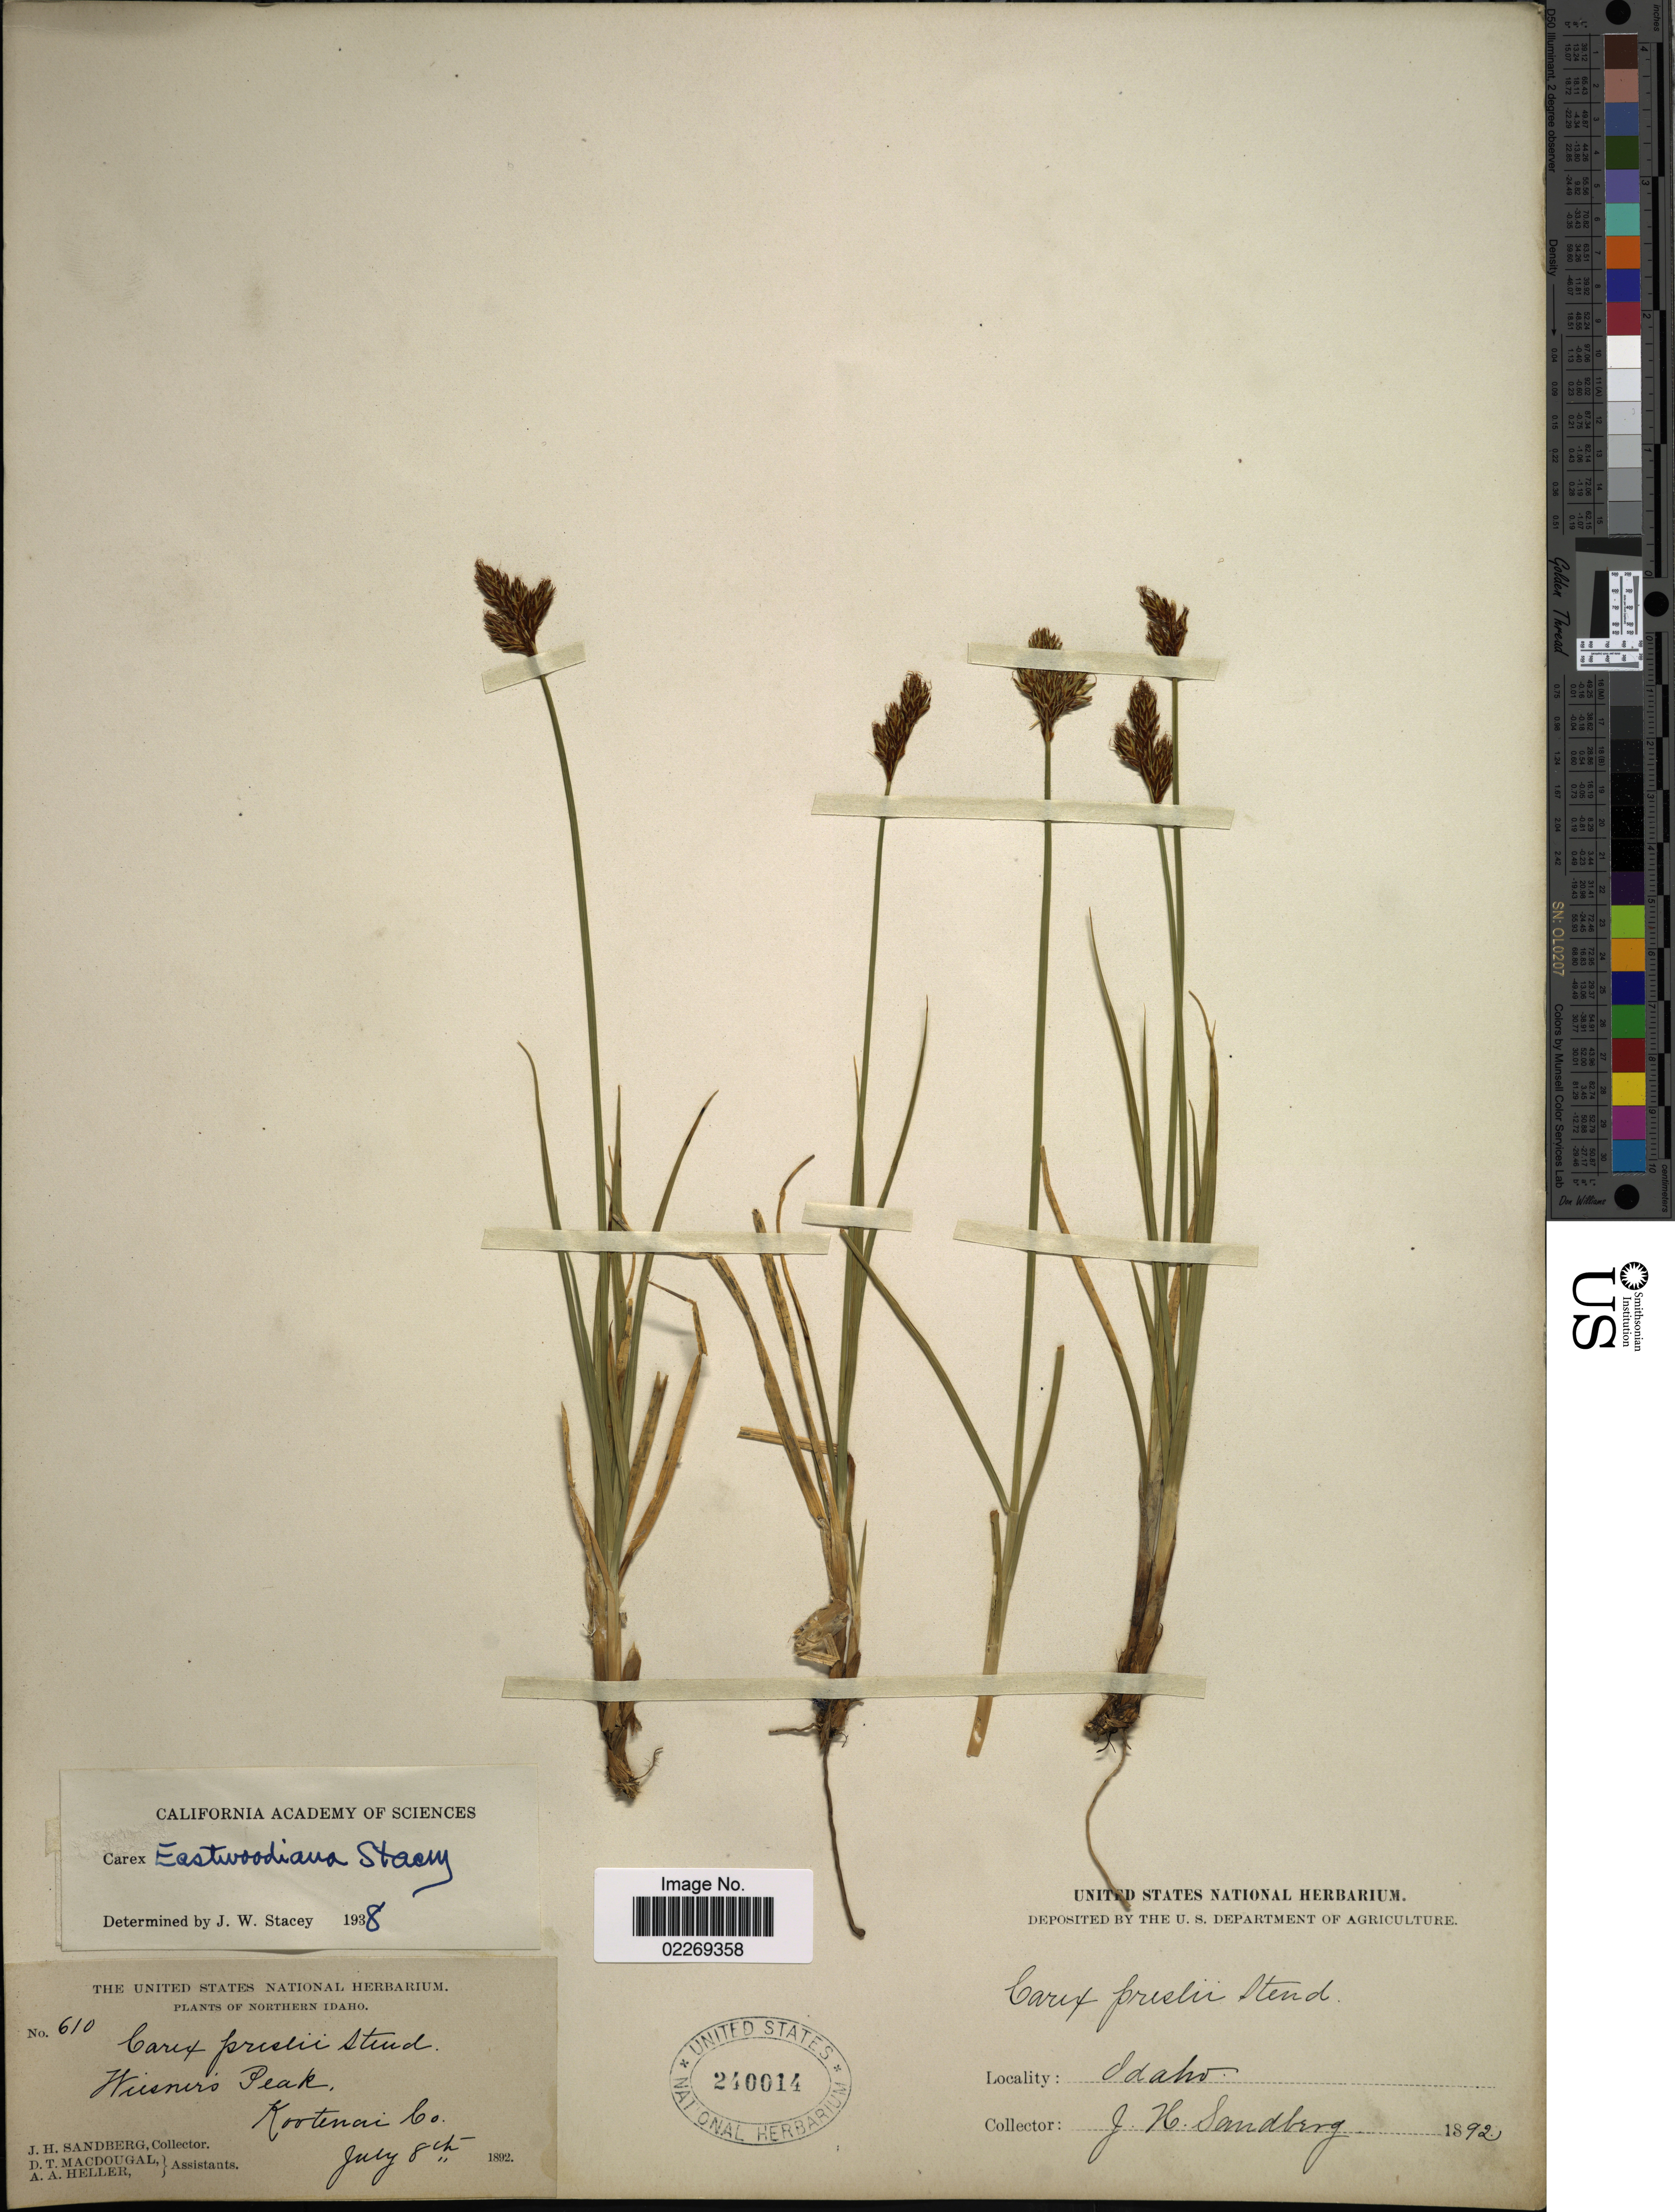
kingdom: Plantae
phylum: Tracheophyta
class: Liliopsida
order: Poales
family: Cyperaceae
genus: Carex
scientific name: Carex tahoensis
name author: Smiley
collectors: J. H. Sandberg, D. T. MacDougal & A. A. Heller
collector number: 610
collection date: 1892-07-08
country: United States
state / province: Idaho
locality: Northern Idaho. Wiesner's Peak, Kootenai Co.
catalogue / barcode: US 240014